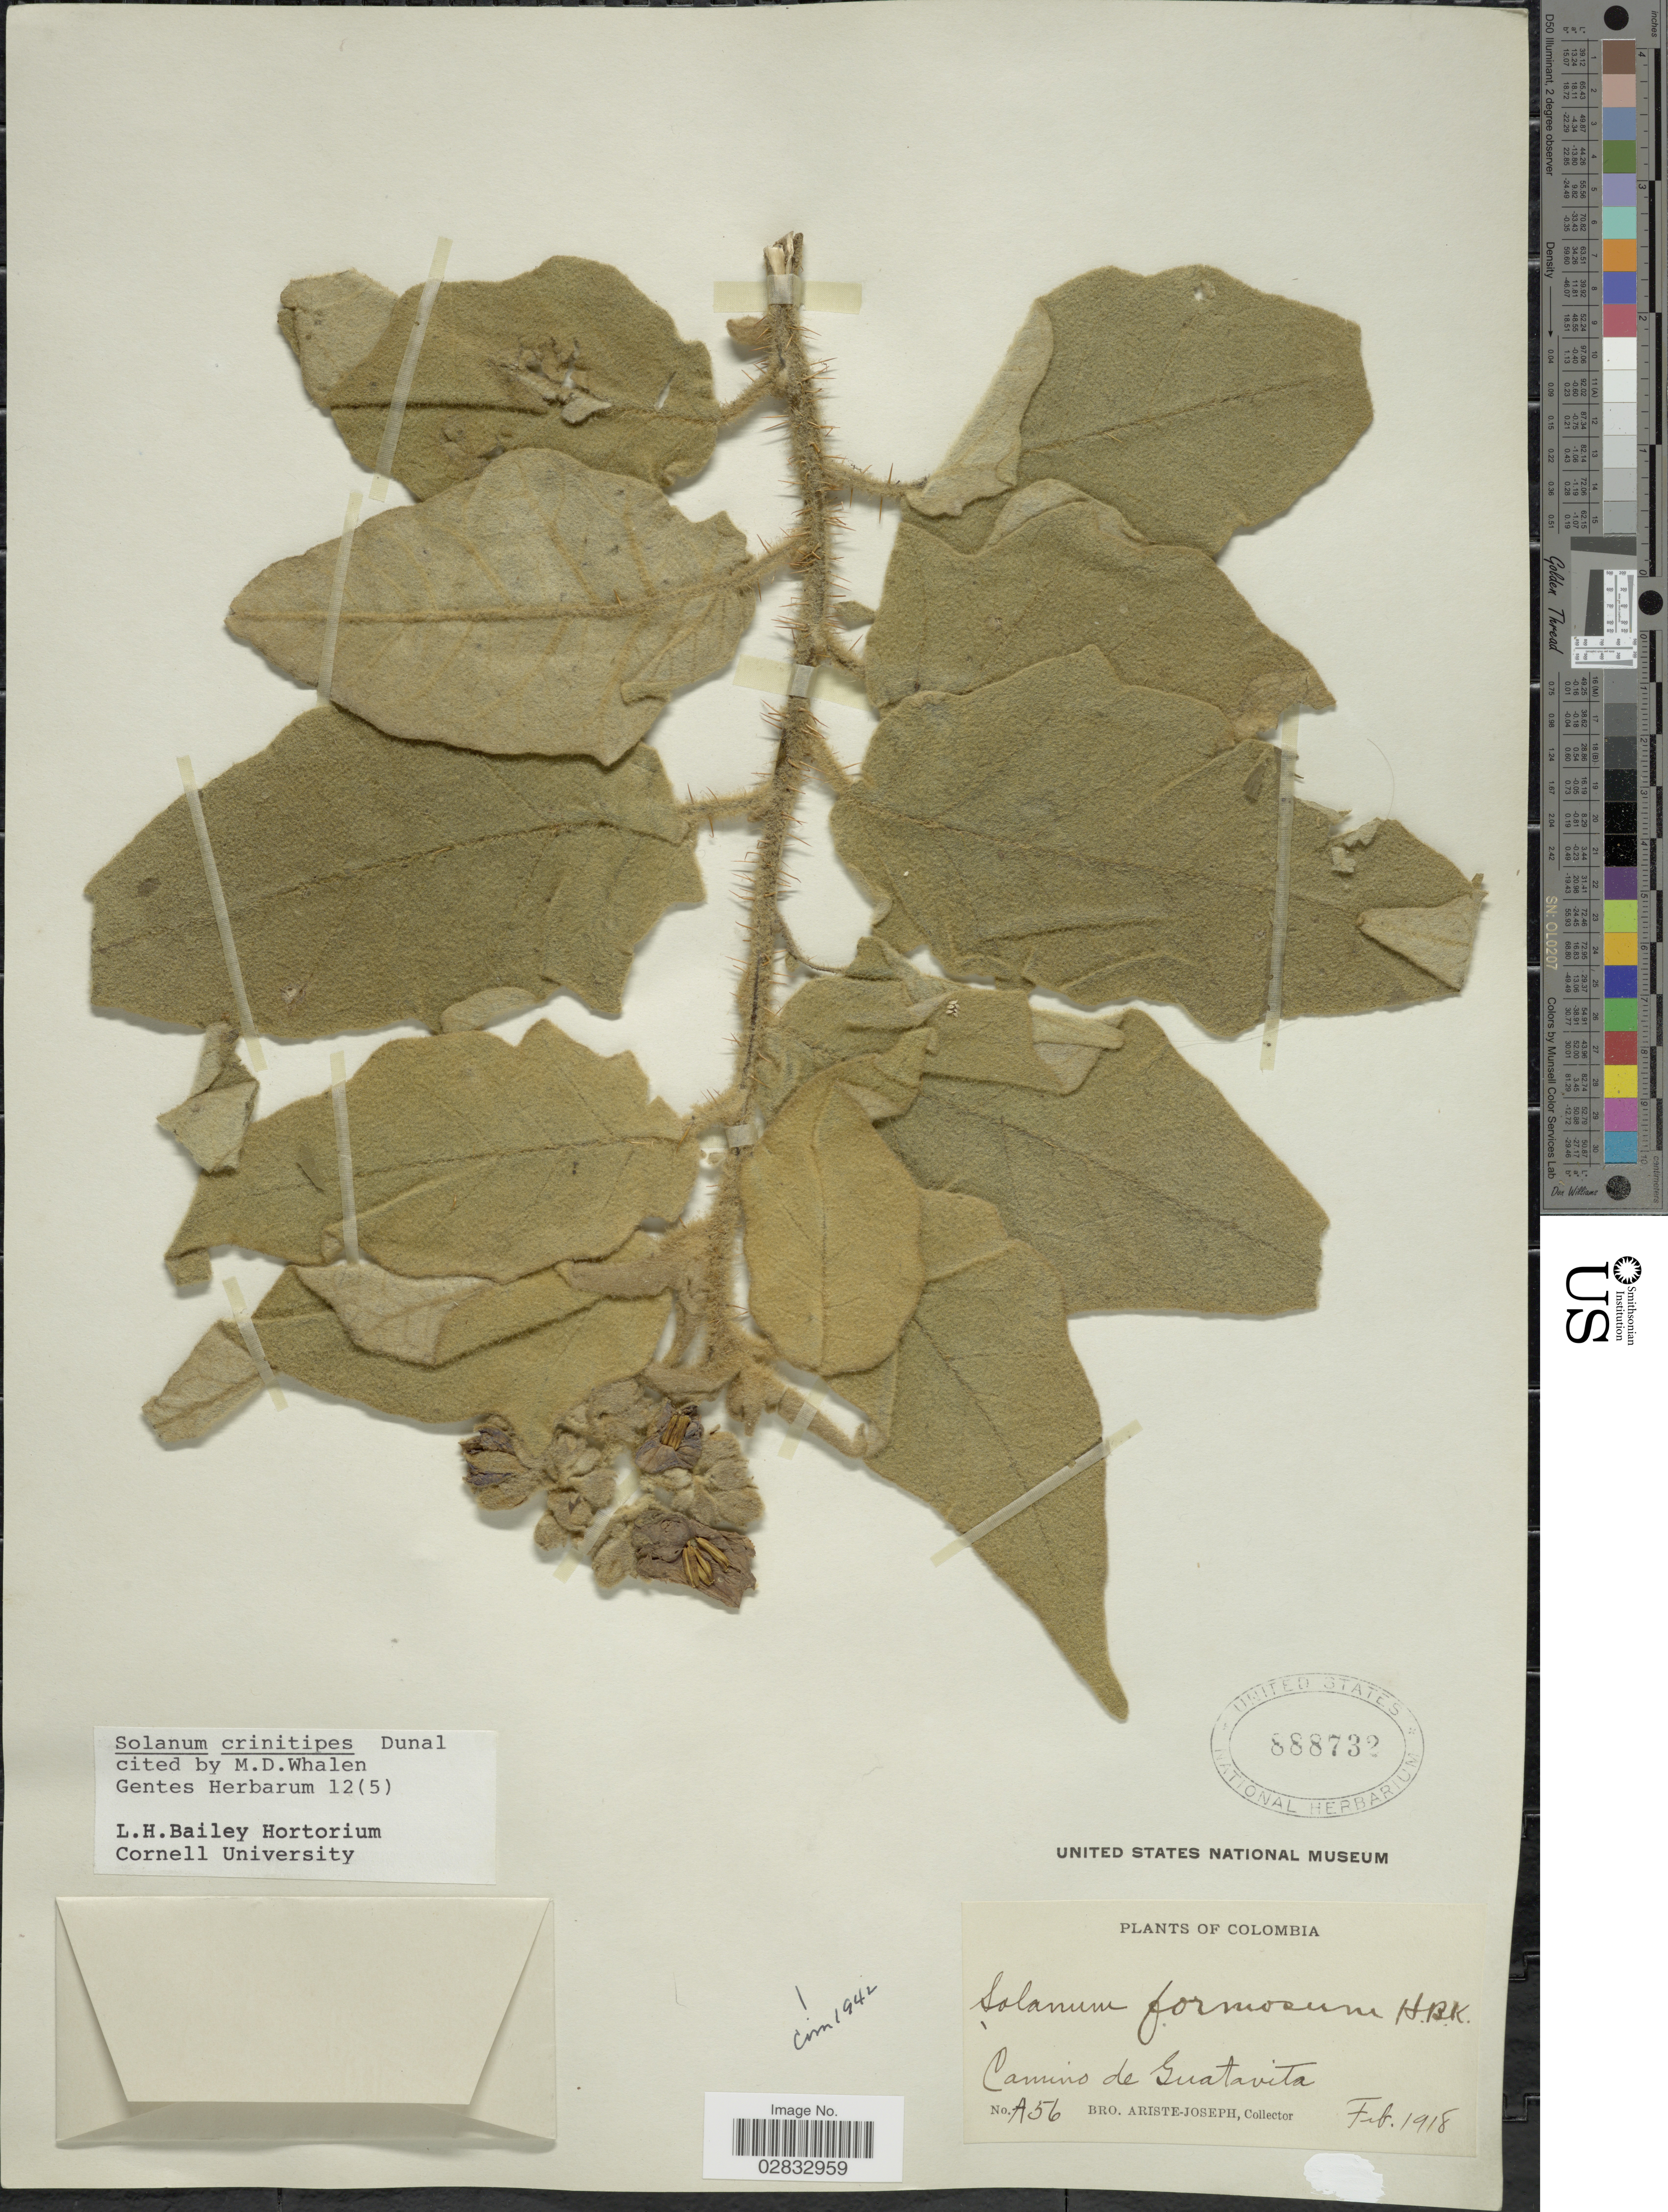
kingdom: Plantae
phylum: Tracheophyta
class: Magnoliopsida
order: Solanales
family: Solanaceae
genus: Solanum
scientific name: Solanum crinitipes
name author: Dunal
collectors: Bro. Ariste-Joseph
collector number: A56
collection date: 1918-02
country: Colombia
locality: Camino de Guatavita.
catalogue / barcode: US 888732